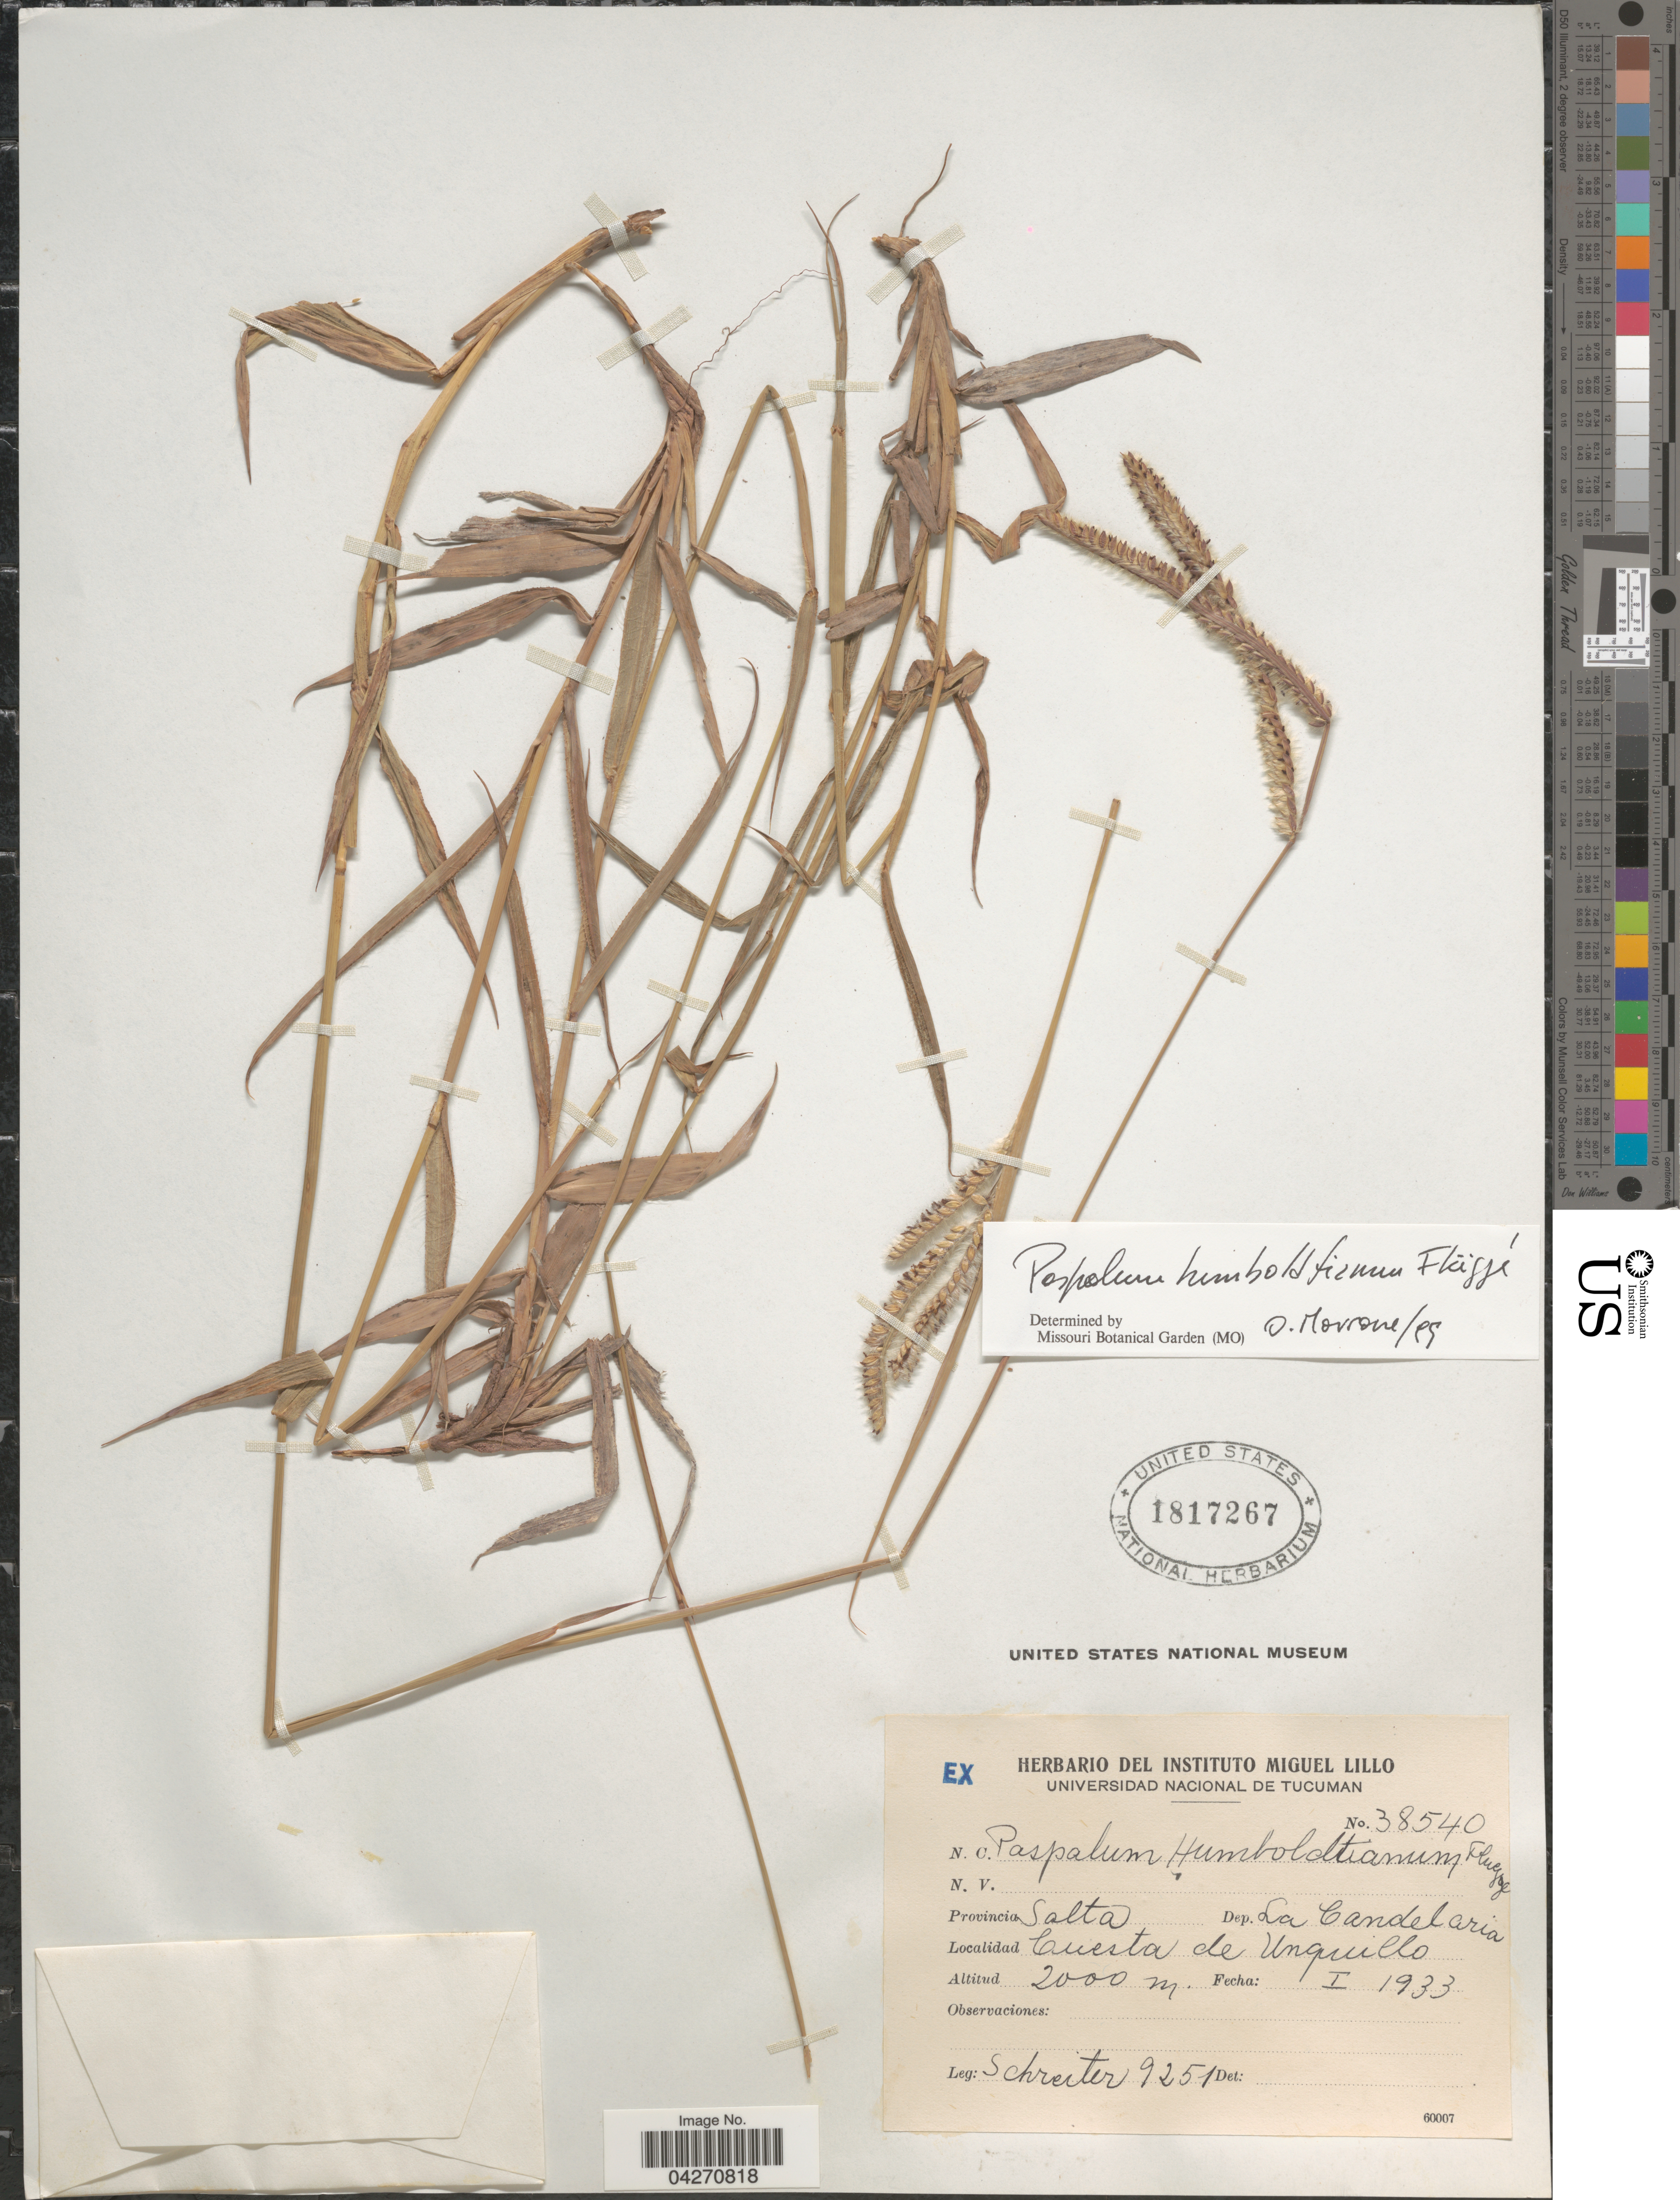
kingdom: Plantae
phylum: Tracheophyta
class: Liliopsida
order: Poales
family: Poaceae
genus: Paspalum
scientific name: Paspalum humboldtianum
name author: Flüggé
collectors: -. Schreiter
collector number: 9251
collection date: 1933-01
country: Argentina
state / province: Salta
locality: Dep. La Candelaria. Cuesta de Unquillo.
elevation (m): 2000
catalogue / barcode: US 1817267